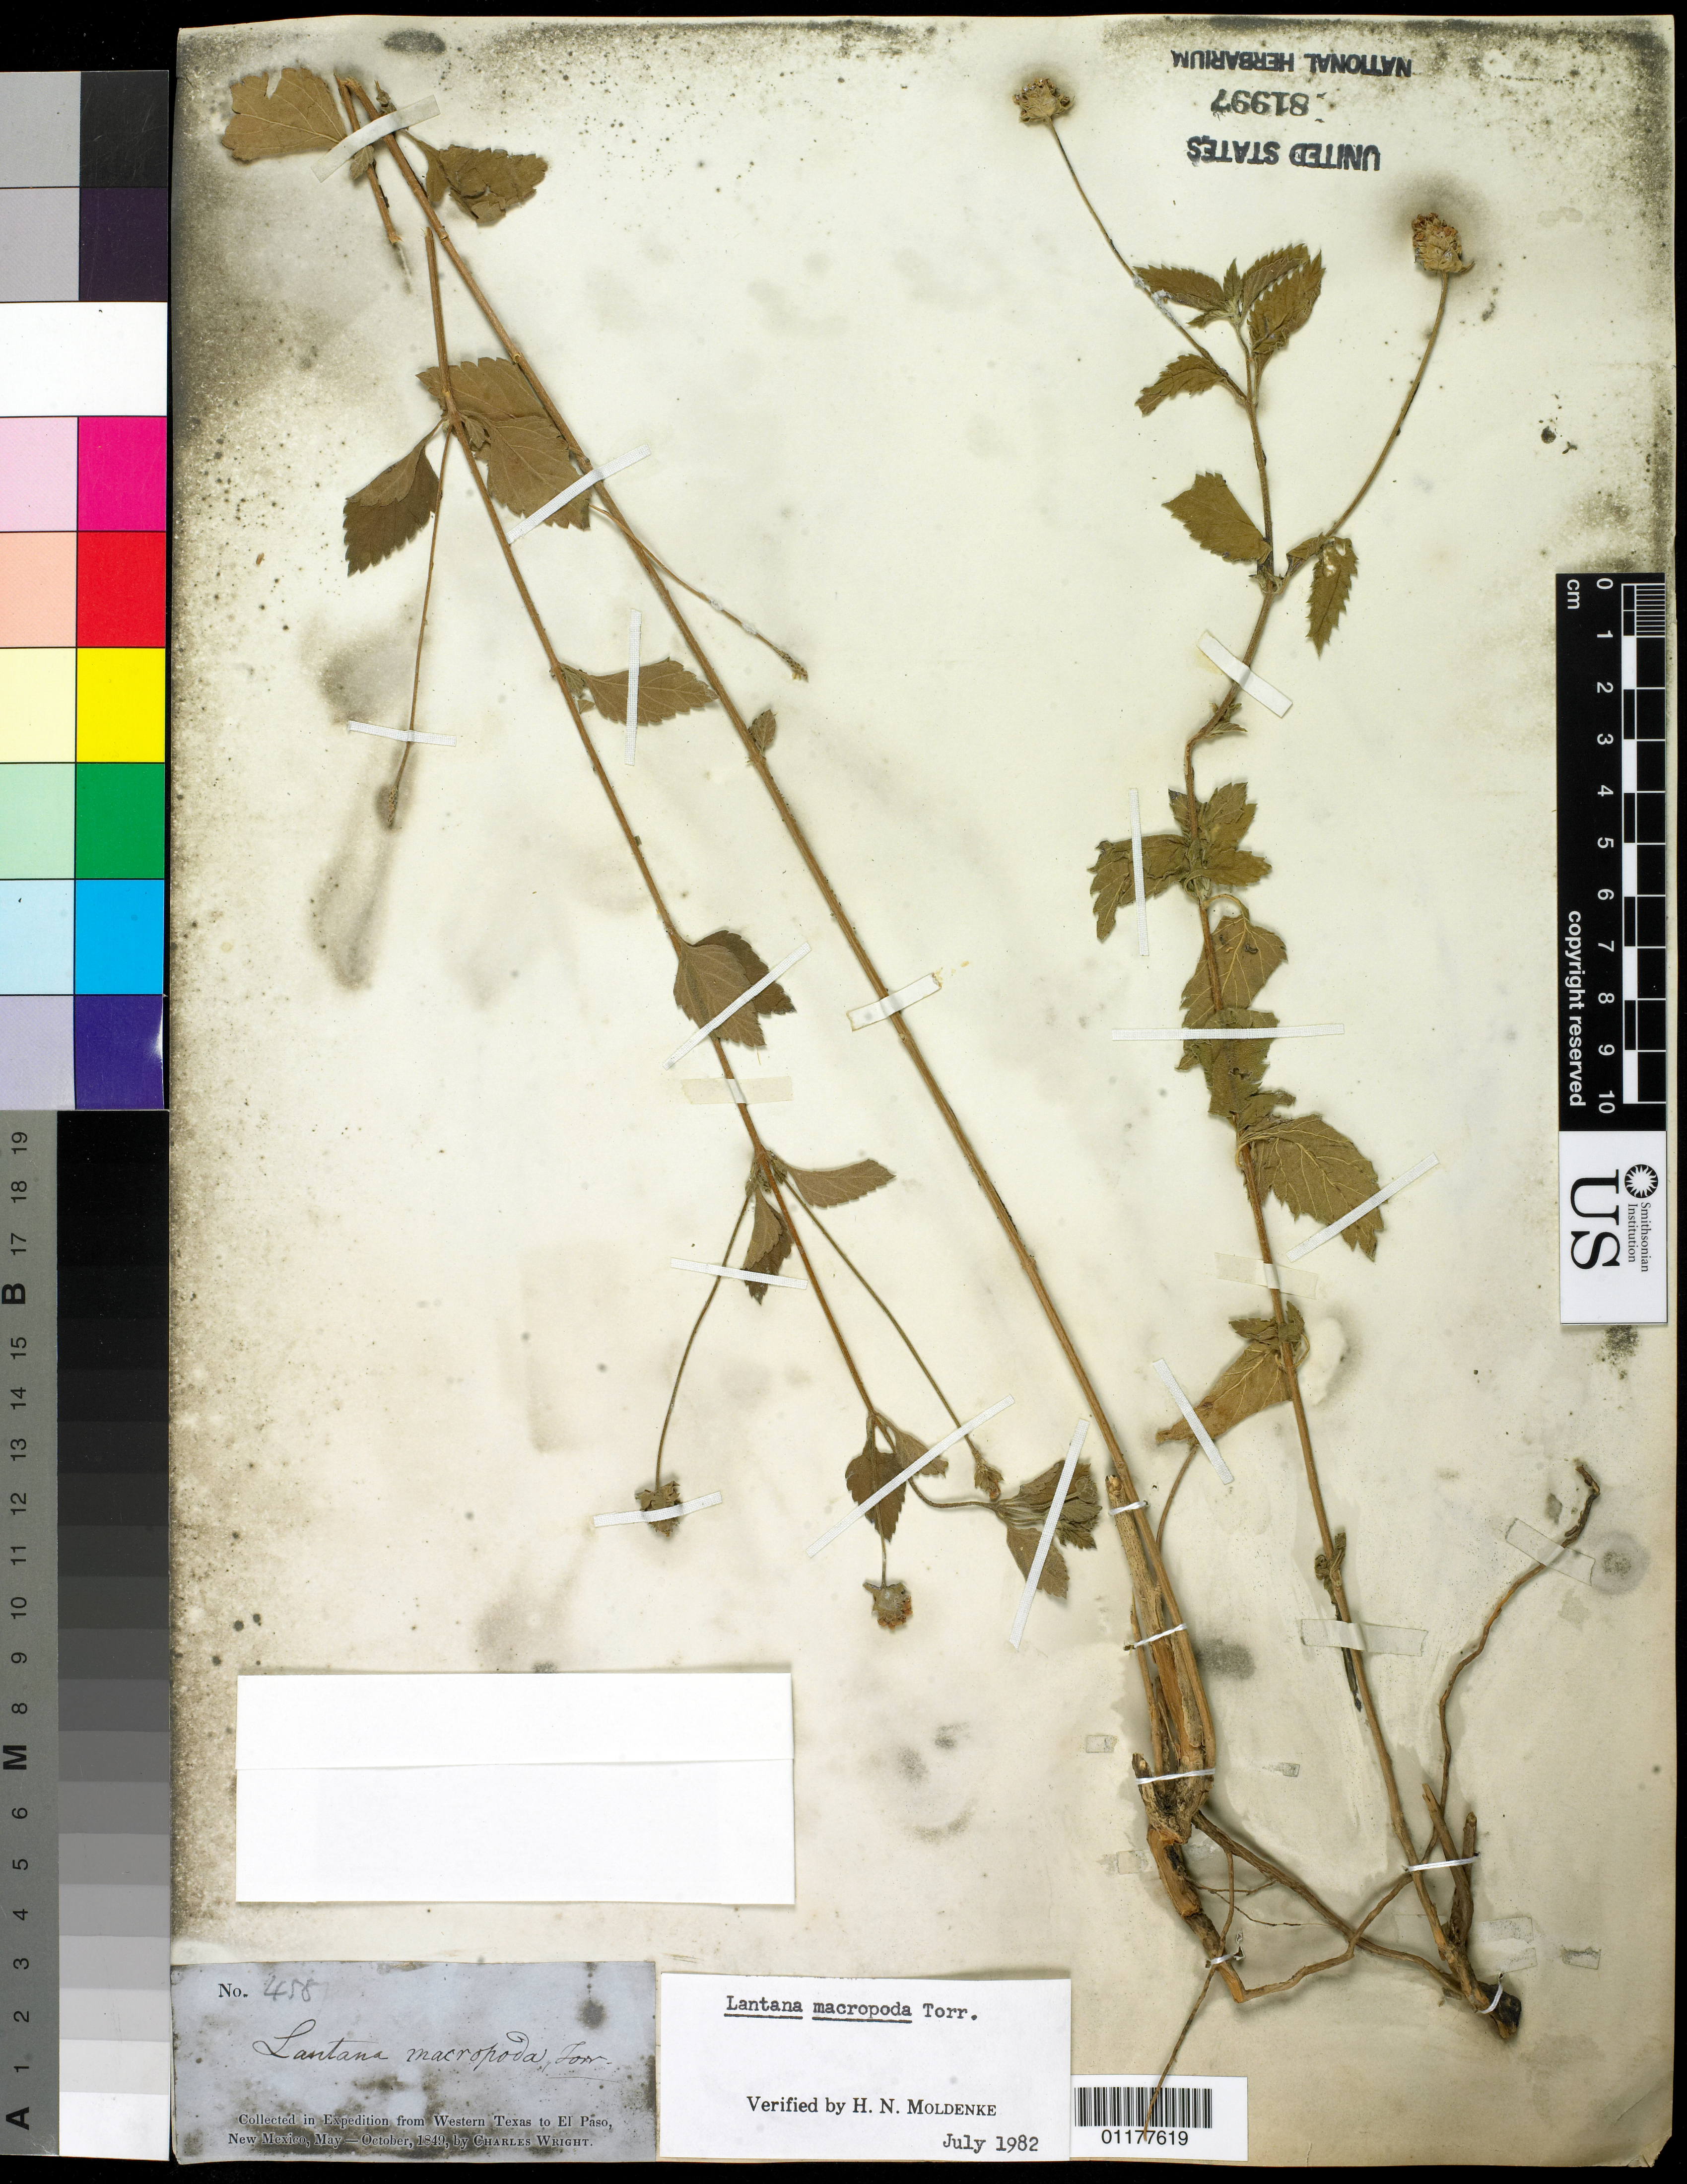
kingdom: Plantae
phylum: Tracheophyta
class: Magnoliopsida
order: Lamiales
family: Verbenaceae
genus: Lantana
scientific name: Lantana macropoda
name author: Torr.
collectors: C. Wright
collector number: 458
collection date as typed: May 1849 to -- Oct1849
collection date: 1849-05/1849-10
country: United States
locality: from Western Texas to El Paso, New Mexico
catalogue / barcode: US 81997